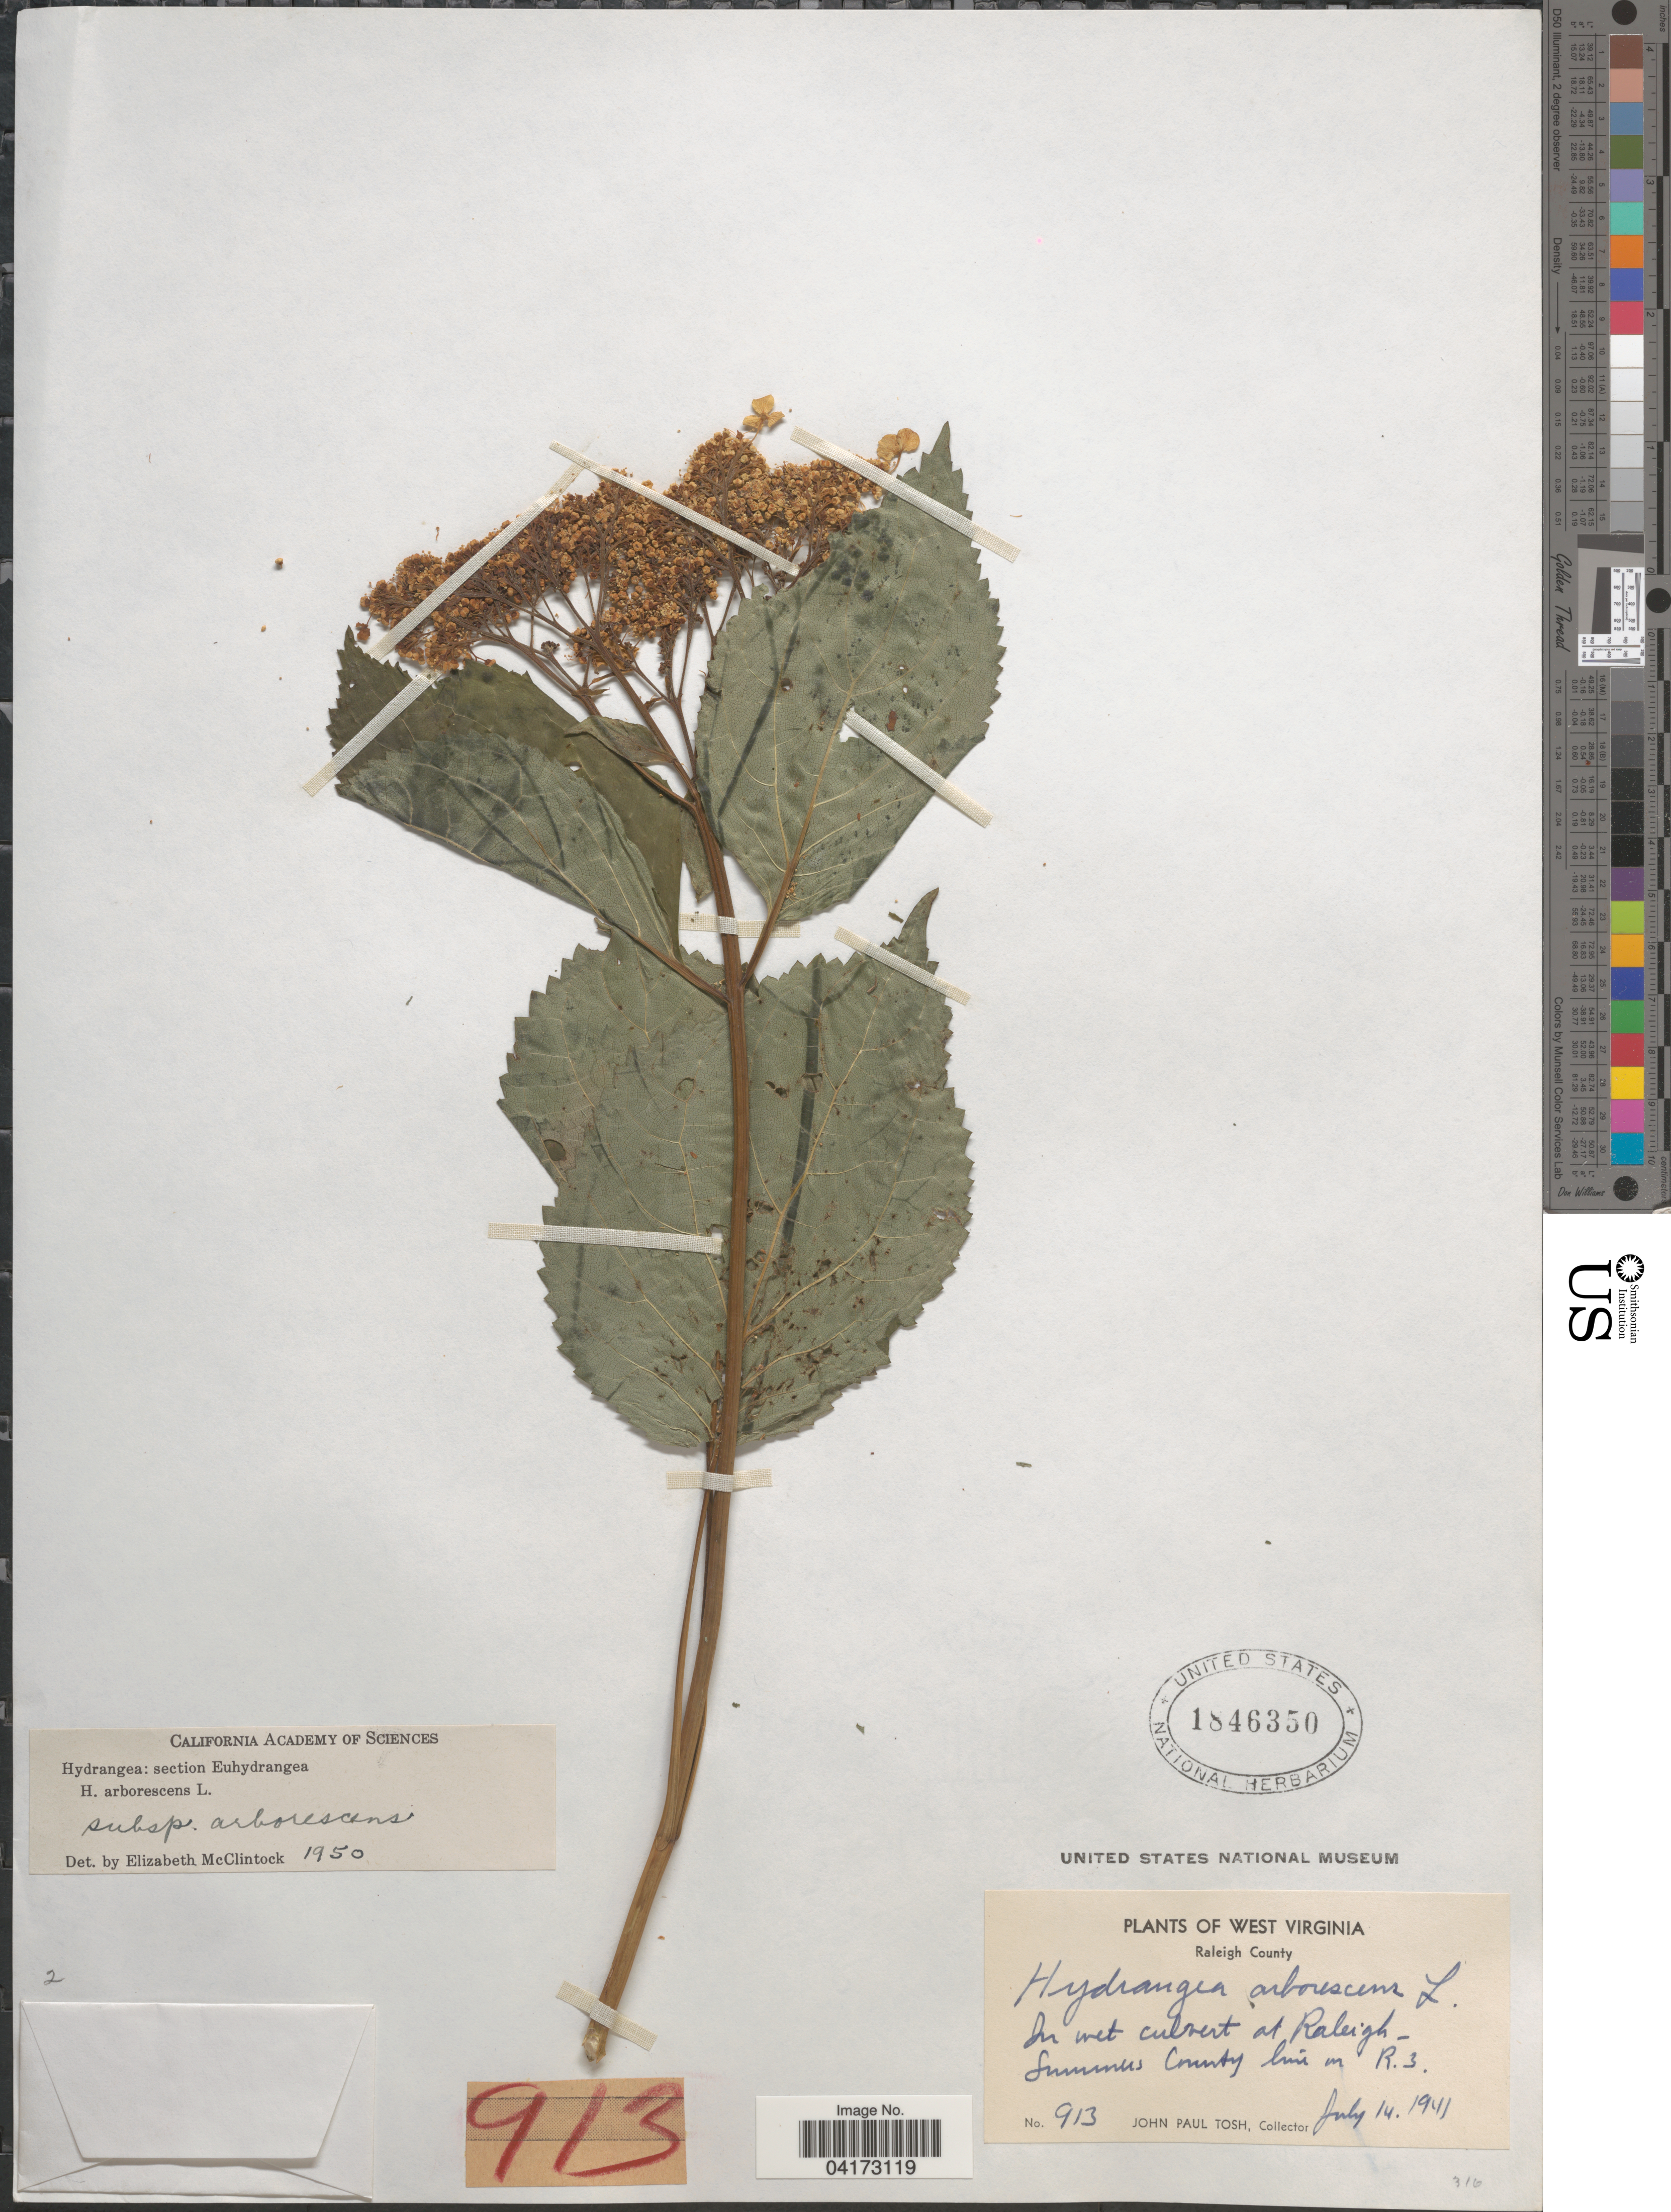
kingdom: Plantae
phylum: Tracheophyta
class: Magnoliopsida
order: Cornales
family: Hydrangeaceae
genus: Hydrangea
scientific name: Hydrangea arborescens subsp. arborescens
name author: L.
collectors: J. Tosh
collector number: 913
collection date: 1941-07-14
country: United States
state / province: West Virginia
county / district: Raleigh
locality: Raleigh County. At Raleigh - Summers County line on R.3.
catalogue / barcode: US 1846350